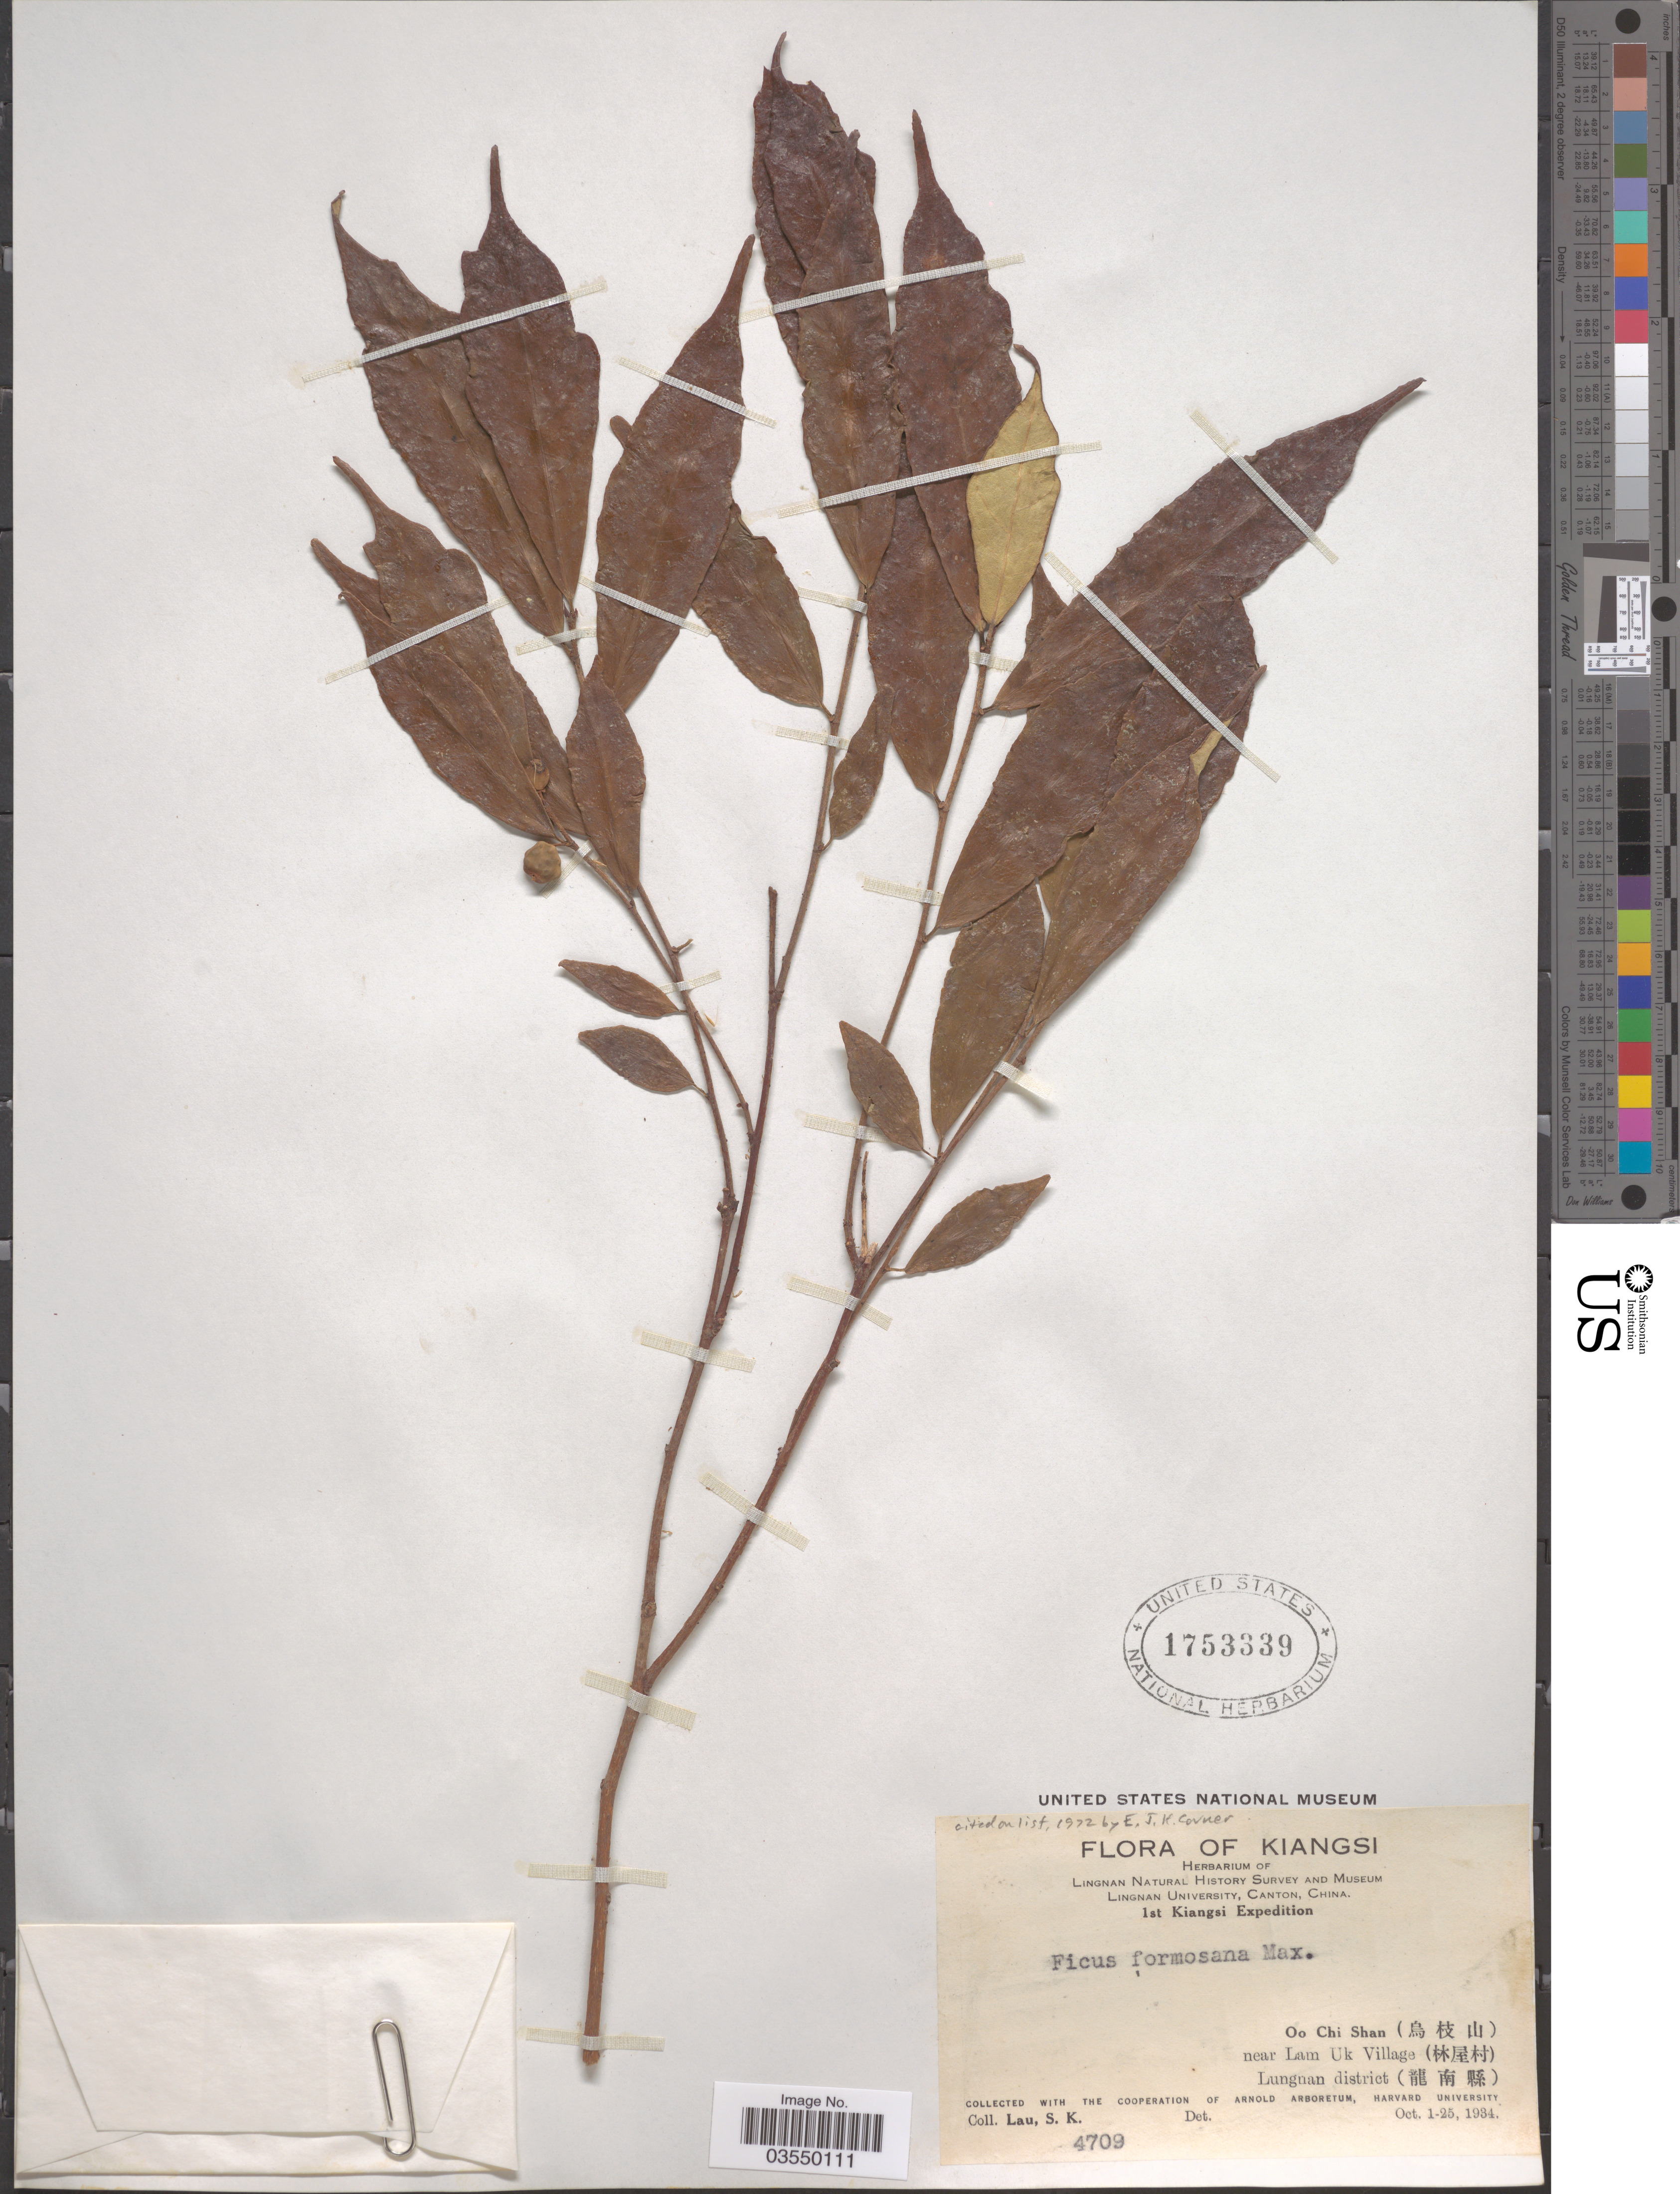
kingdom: Plantae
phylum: Tracheophyta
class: Magnoliopsida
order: Rosales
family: Moraceae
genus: Ficus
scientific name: Ficus formosana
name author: Maxim.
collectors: S. K. Lau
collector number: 4709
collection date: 1934-10-01/1934-10-25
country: China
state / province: Jiangxi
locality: Kiangsi. Oo Chi Shan (X) near Lam Uk Village (X) Lungnan district (X).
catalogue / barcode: US 1753339